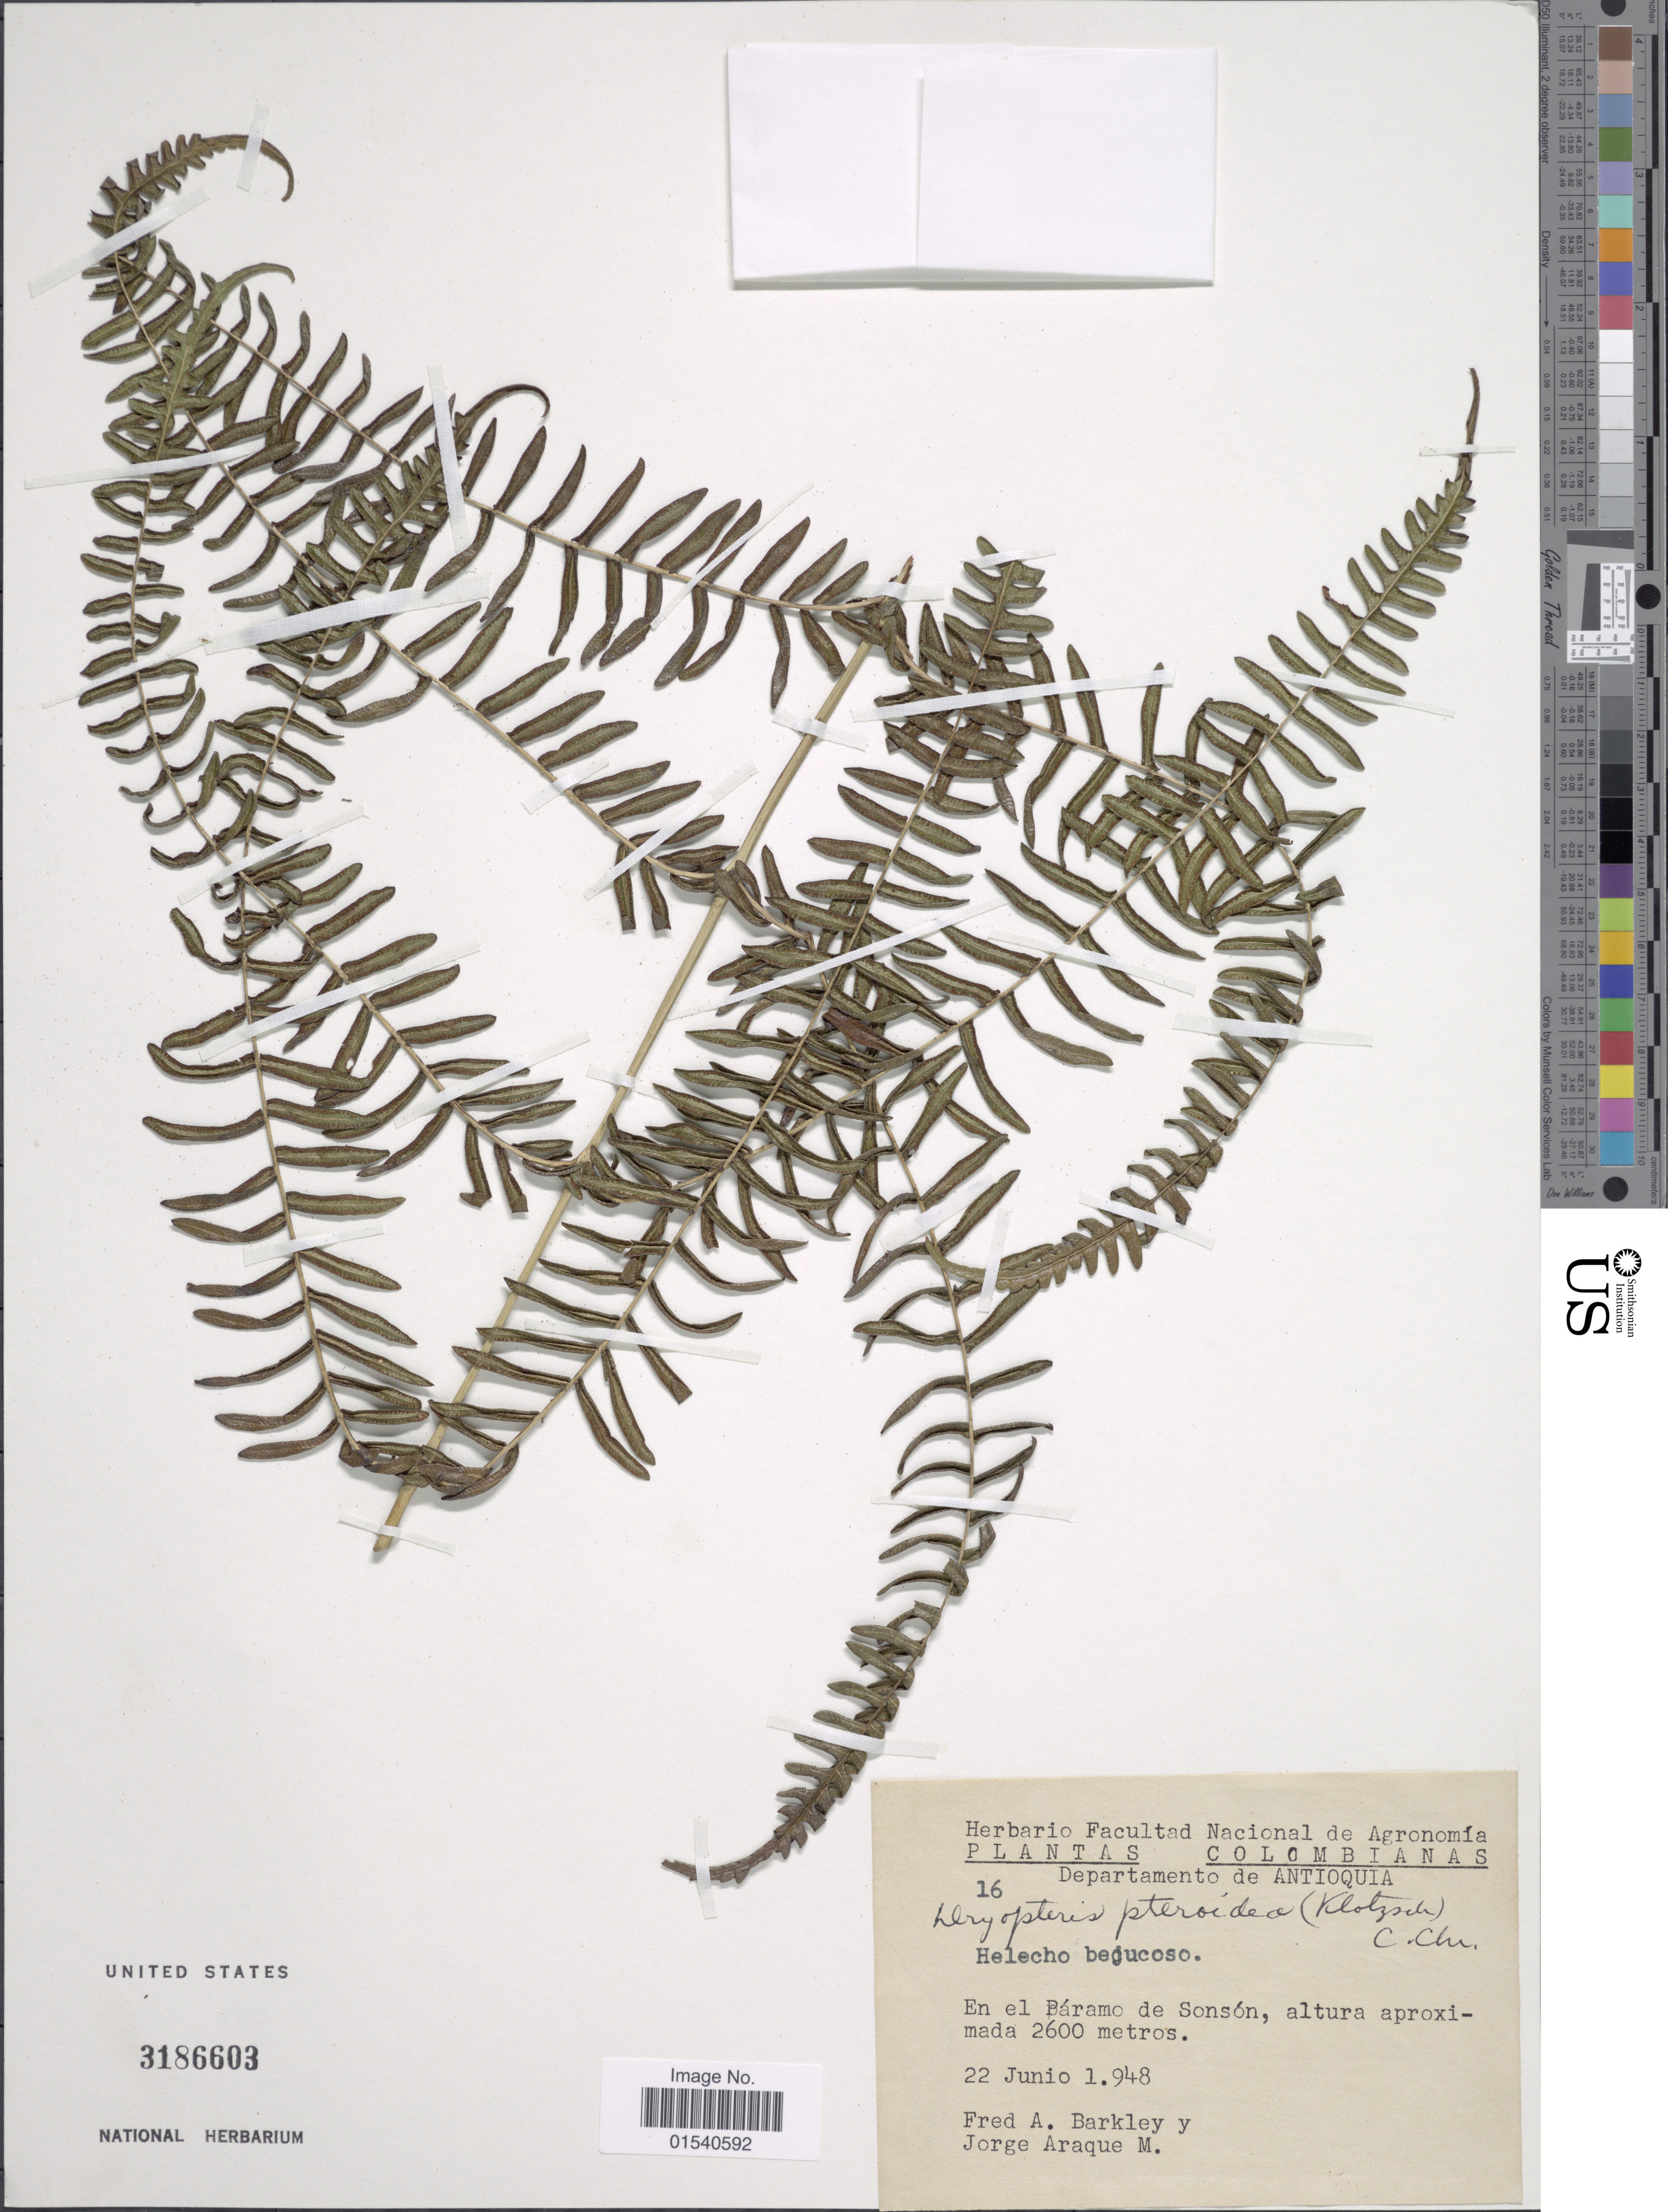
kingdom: Plantae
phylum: Tracheophyta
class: Polypodiopsida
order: Polypodiales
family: Thelypteridaceae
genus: Amauropelta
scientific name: Amauropelta pteroidea (Klotzsch) comb. nov., ined 2015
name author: (Klotzsch)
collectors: F. A. Barkley & J. Araque Molina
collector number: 16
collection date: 1948-06-22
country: Colombia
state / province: Antioquia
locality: Departamento de Antioquia, En el Páramo de Sonsón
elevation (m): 2600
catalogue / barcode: US 3186603